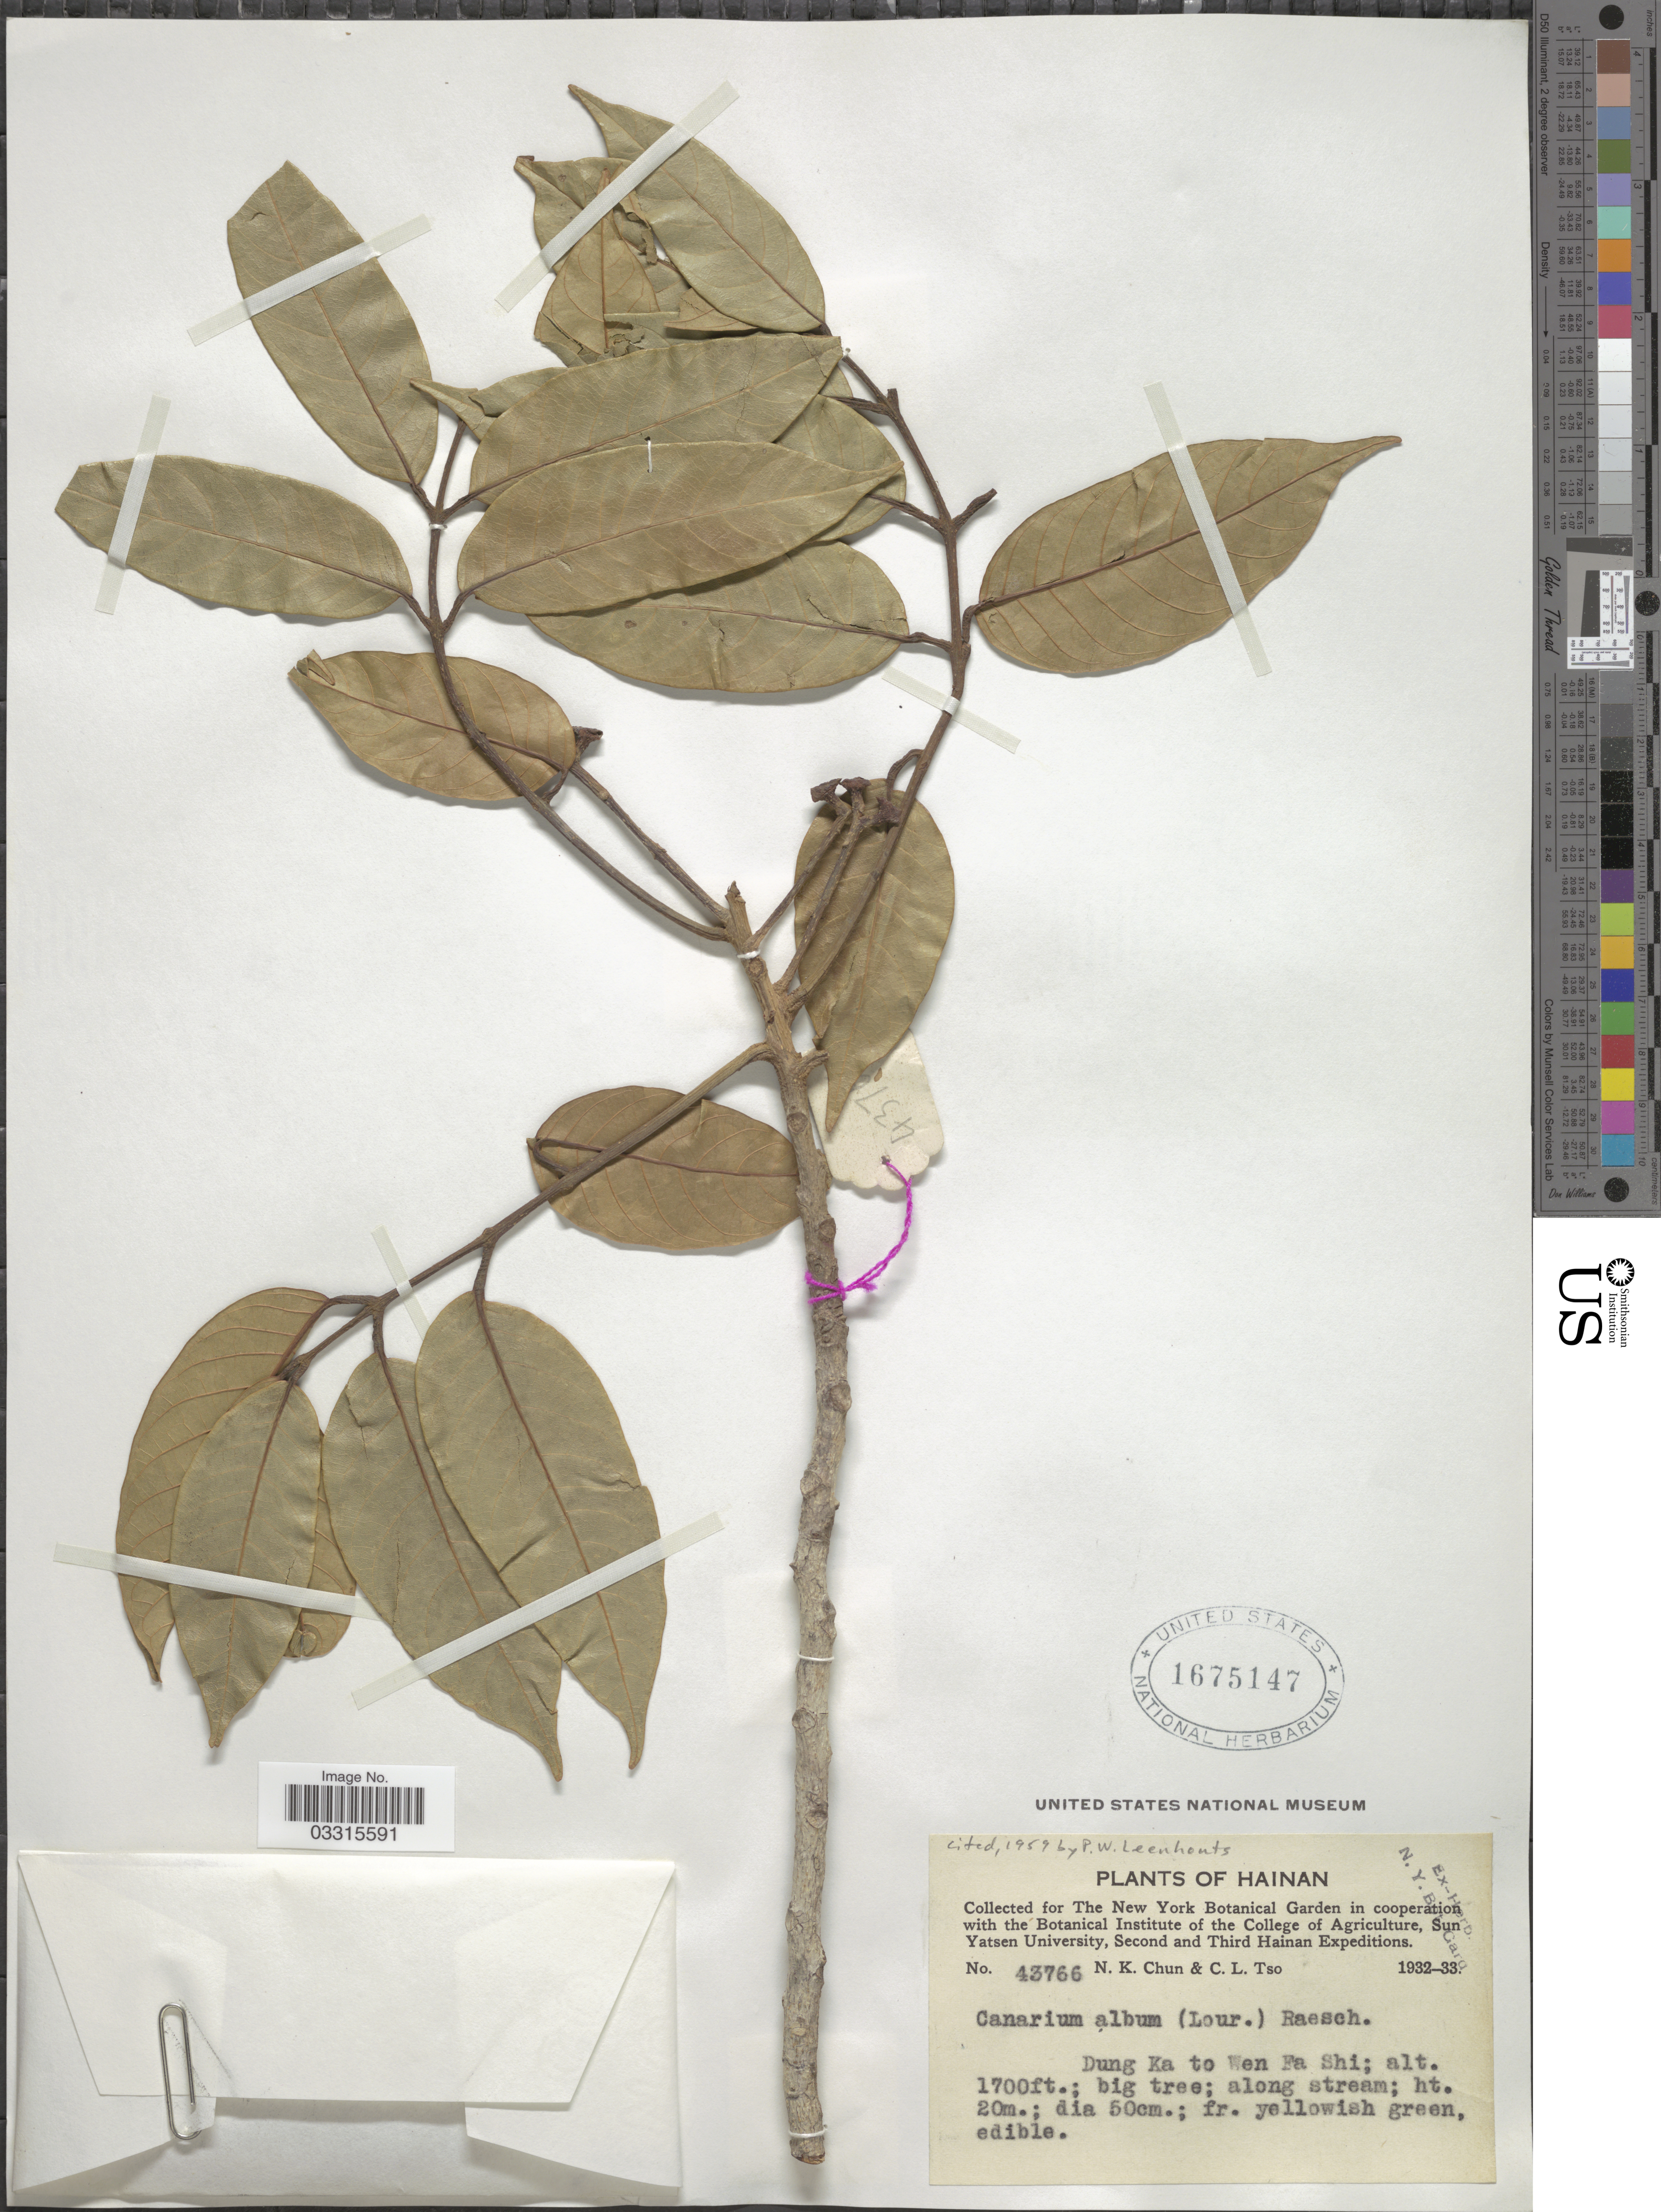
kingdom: Plantae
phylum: Tracheophyta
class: Magnoliopsida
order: Sapindales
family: Burseraceae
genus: Canarium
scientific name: Canarium album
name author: Leenh.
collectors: N. K. Chun & C. Tso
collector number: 43766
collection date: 1932/1933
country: China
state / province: Hainan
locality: Dung Ka to Wen Fa Shi.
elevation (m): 518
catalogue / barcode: US 1675147